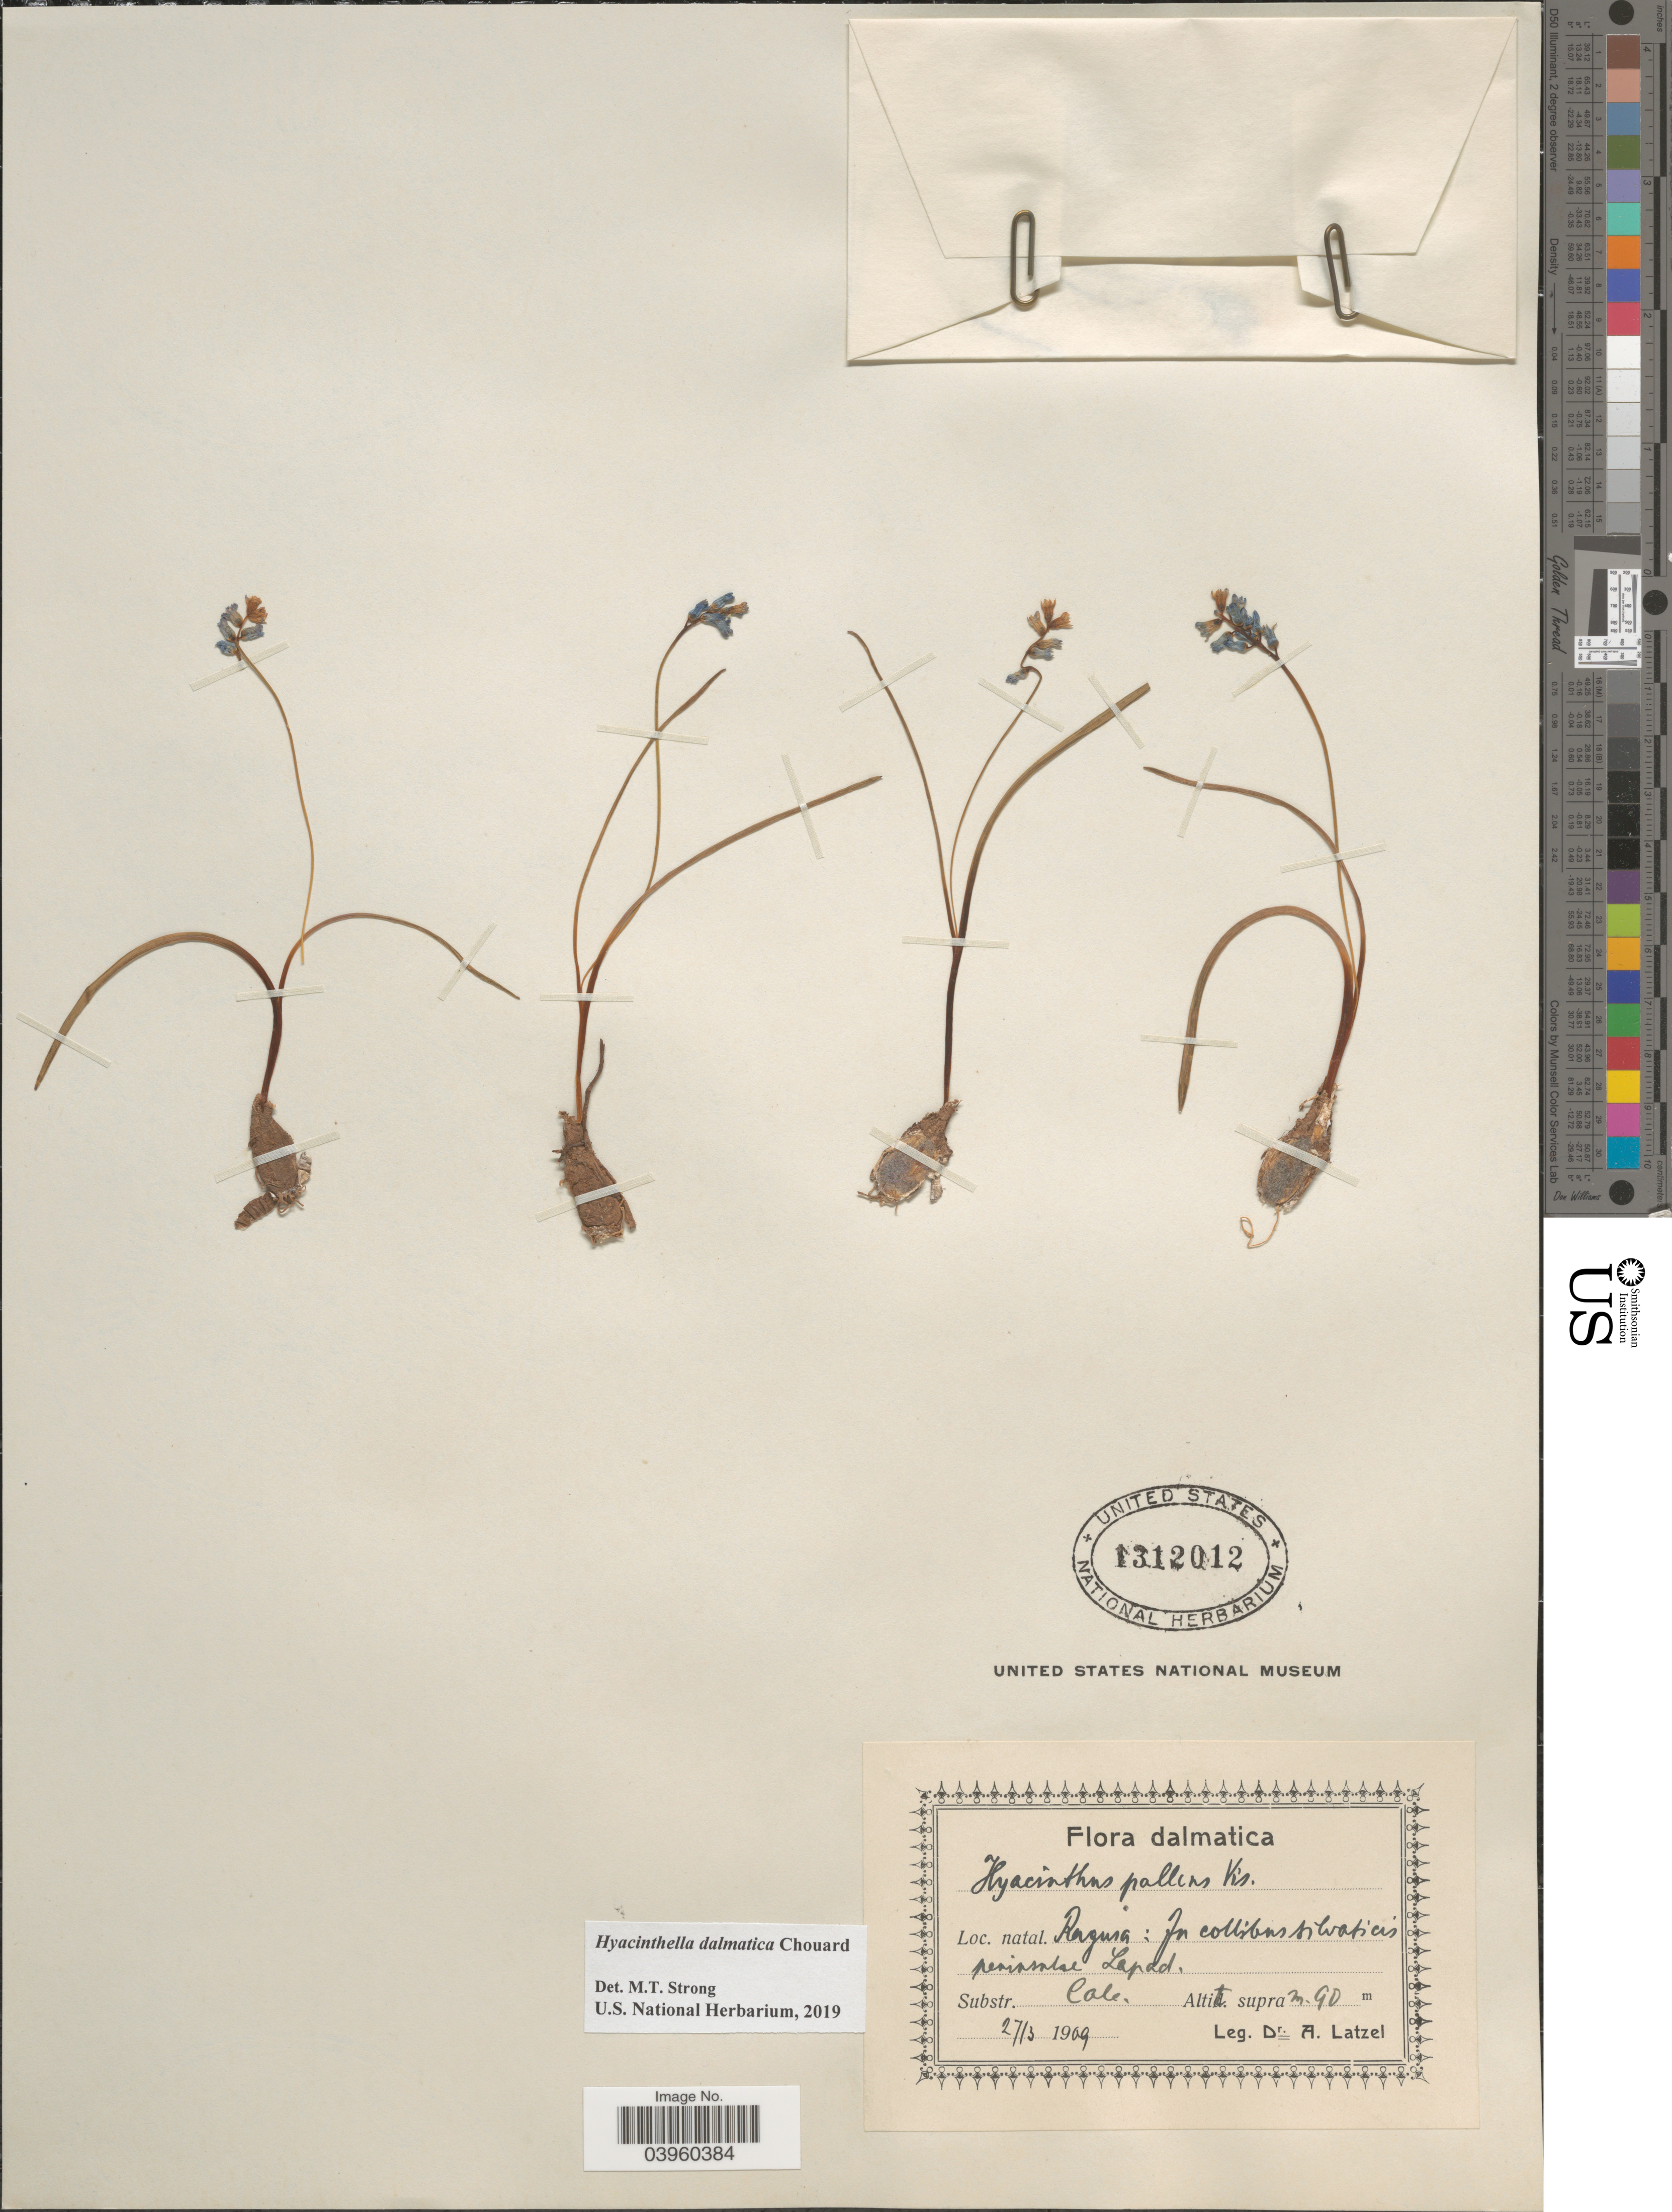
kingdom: Plantae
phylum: Tracheophyta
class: Liliopsida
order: Asparagales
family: Asparagaceae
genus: Hyacinthella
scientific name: Hyacinthella dalmatica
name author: Chouard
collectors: A. Latzel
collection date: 1909-03-27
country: Croatia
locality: Dalmatica. Natal. Ragusa: In collibus silvaticis peninsulae Lapad. Substr. Calc.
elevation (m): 90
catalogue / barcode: US 1312012